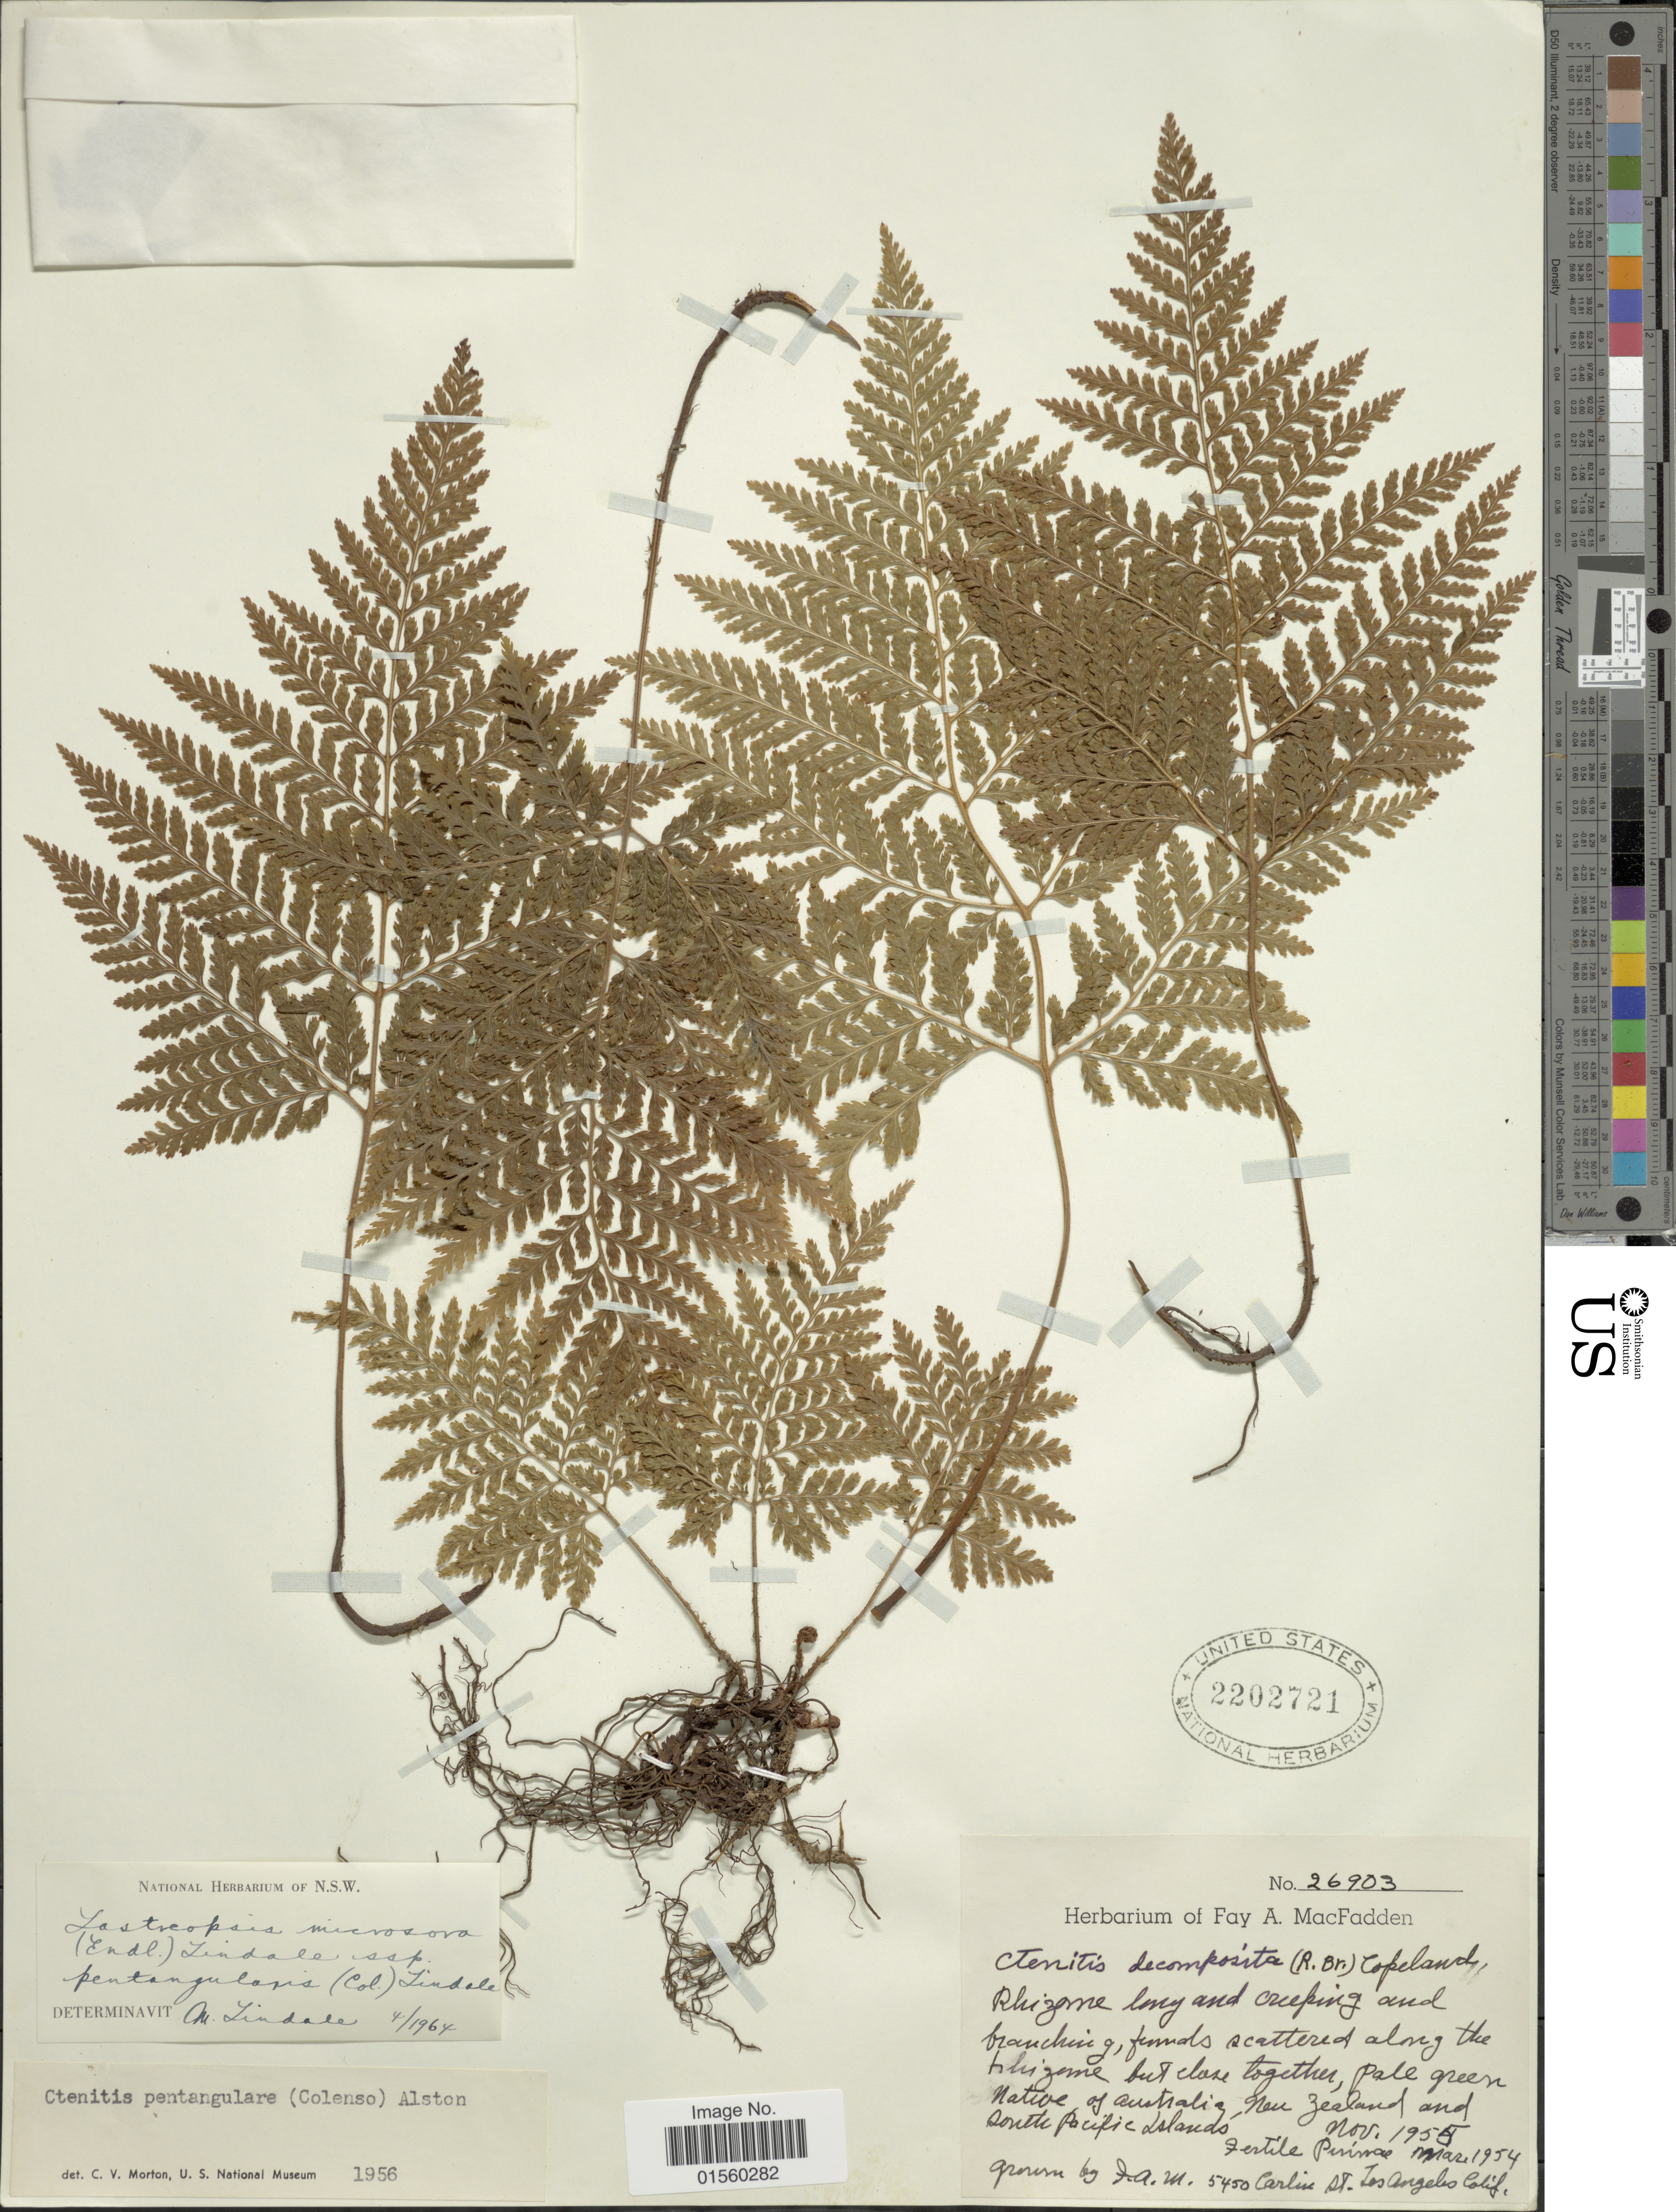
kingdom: Plantae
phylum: Tracheophyta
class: Polypodiopsida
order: Polypodiales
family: Dryopteridaceae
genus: Parapolystichum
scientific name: Parapolystichum microsorum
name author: (Endl.) Labiak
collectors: F. MacFadden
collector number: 26903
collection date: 1954-03/1955-11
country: United States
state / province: California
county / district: Los Angeles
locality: Rhizome long and creeping and branchin, funds scattered along the rhizome but close together, pale green native Australia, New Zeeland and Sonete Pacific Islands, Carline St. Los Angeles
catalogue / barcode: US 2202721